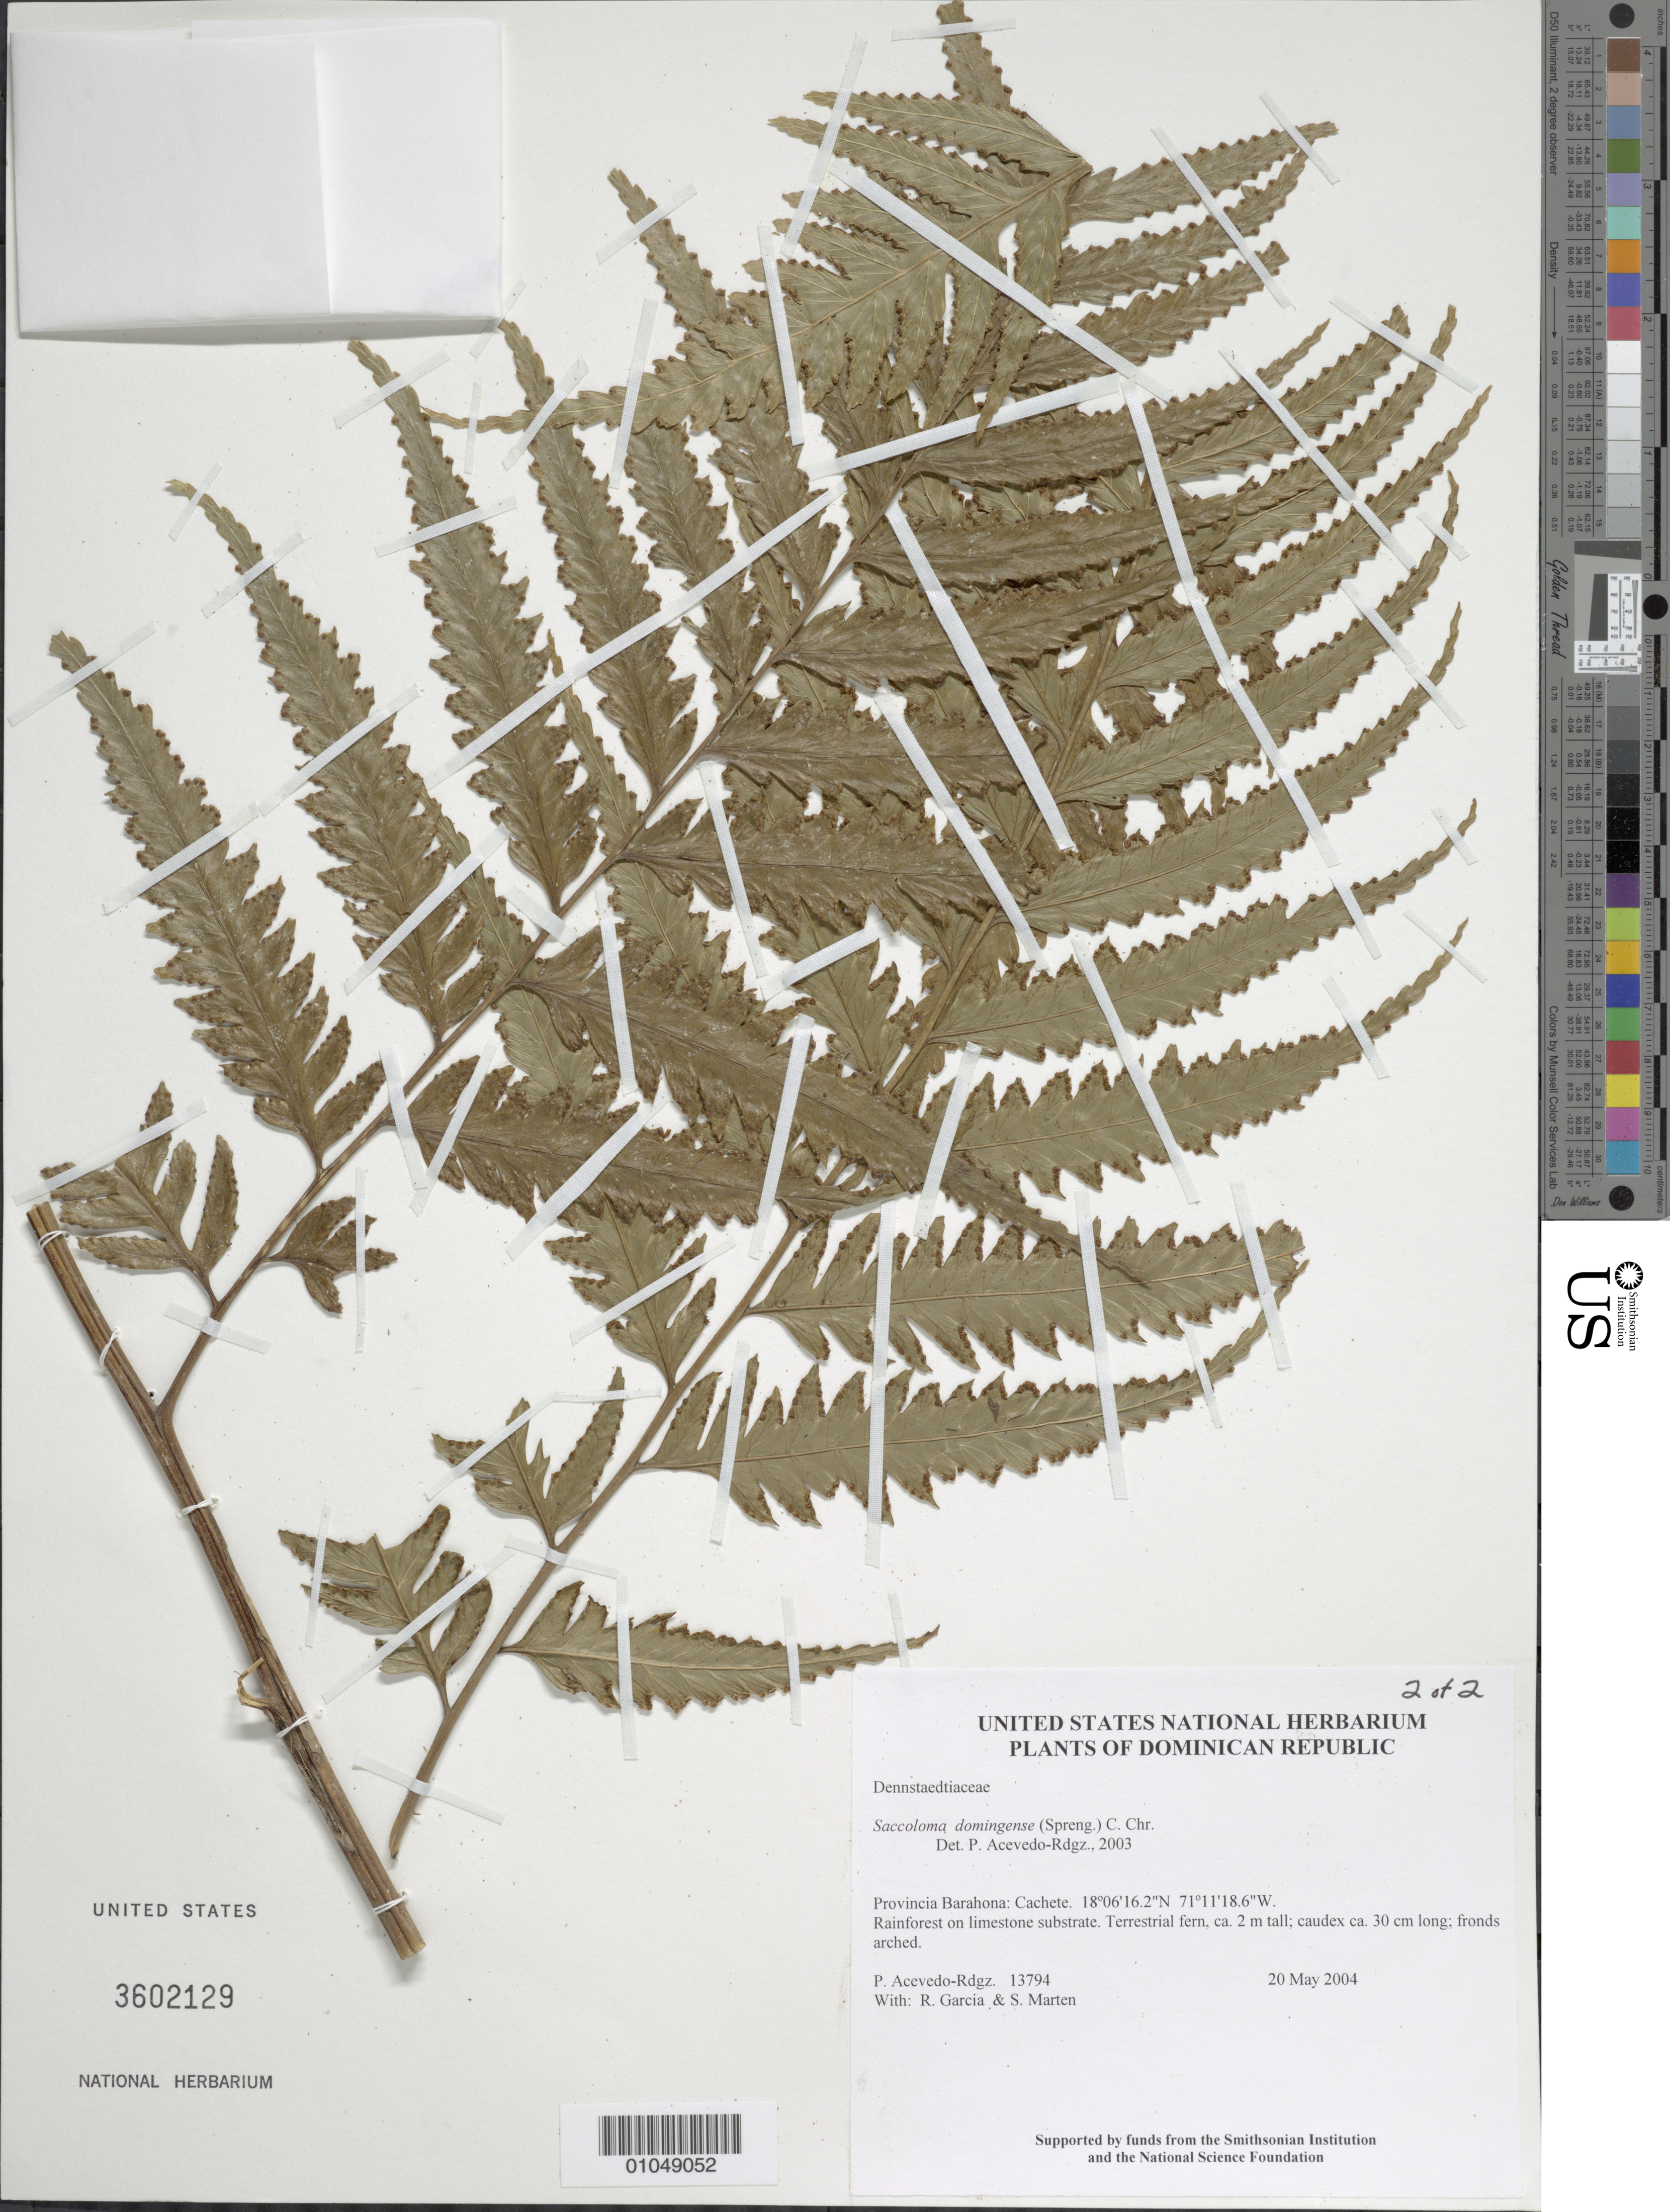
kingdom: Plantae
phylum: Tracheophyta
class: Polypodiopsida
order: Polypodiales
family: Saccolomataceae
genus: Saccoloma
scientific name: Saccoloma domingense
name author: (Spreng.) C. Chr.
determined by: Acevedo-Rodríguez, P., (BOT), Smithsonian Institution - National Museum of Natural History (UNITED STATES)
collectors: P. Acevedo-Rodr., R. G. García & S. Marten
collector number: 13794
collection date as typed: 20 May 2004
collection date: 2004-05-20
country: Dominican Republic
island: Hispaniola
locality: Provincia Barahona: Cachete.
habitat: Rainforest on limestone substrate.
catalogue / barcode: US 3602129